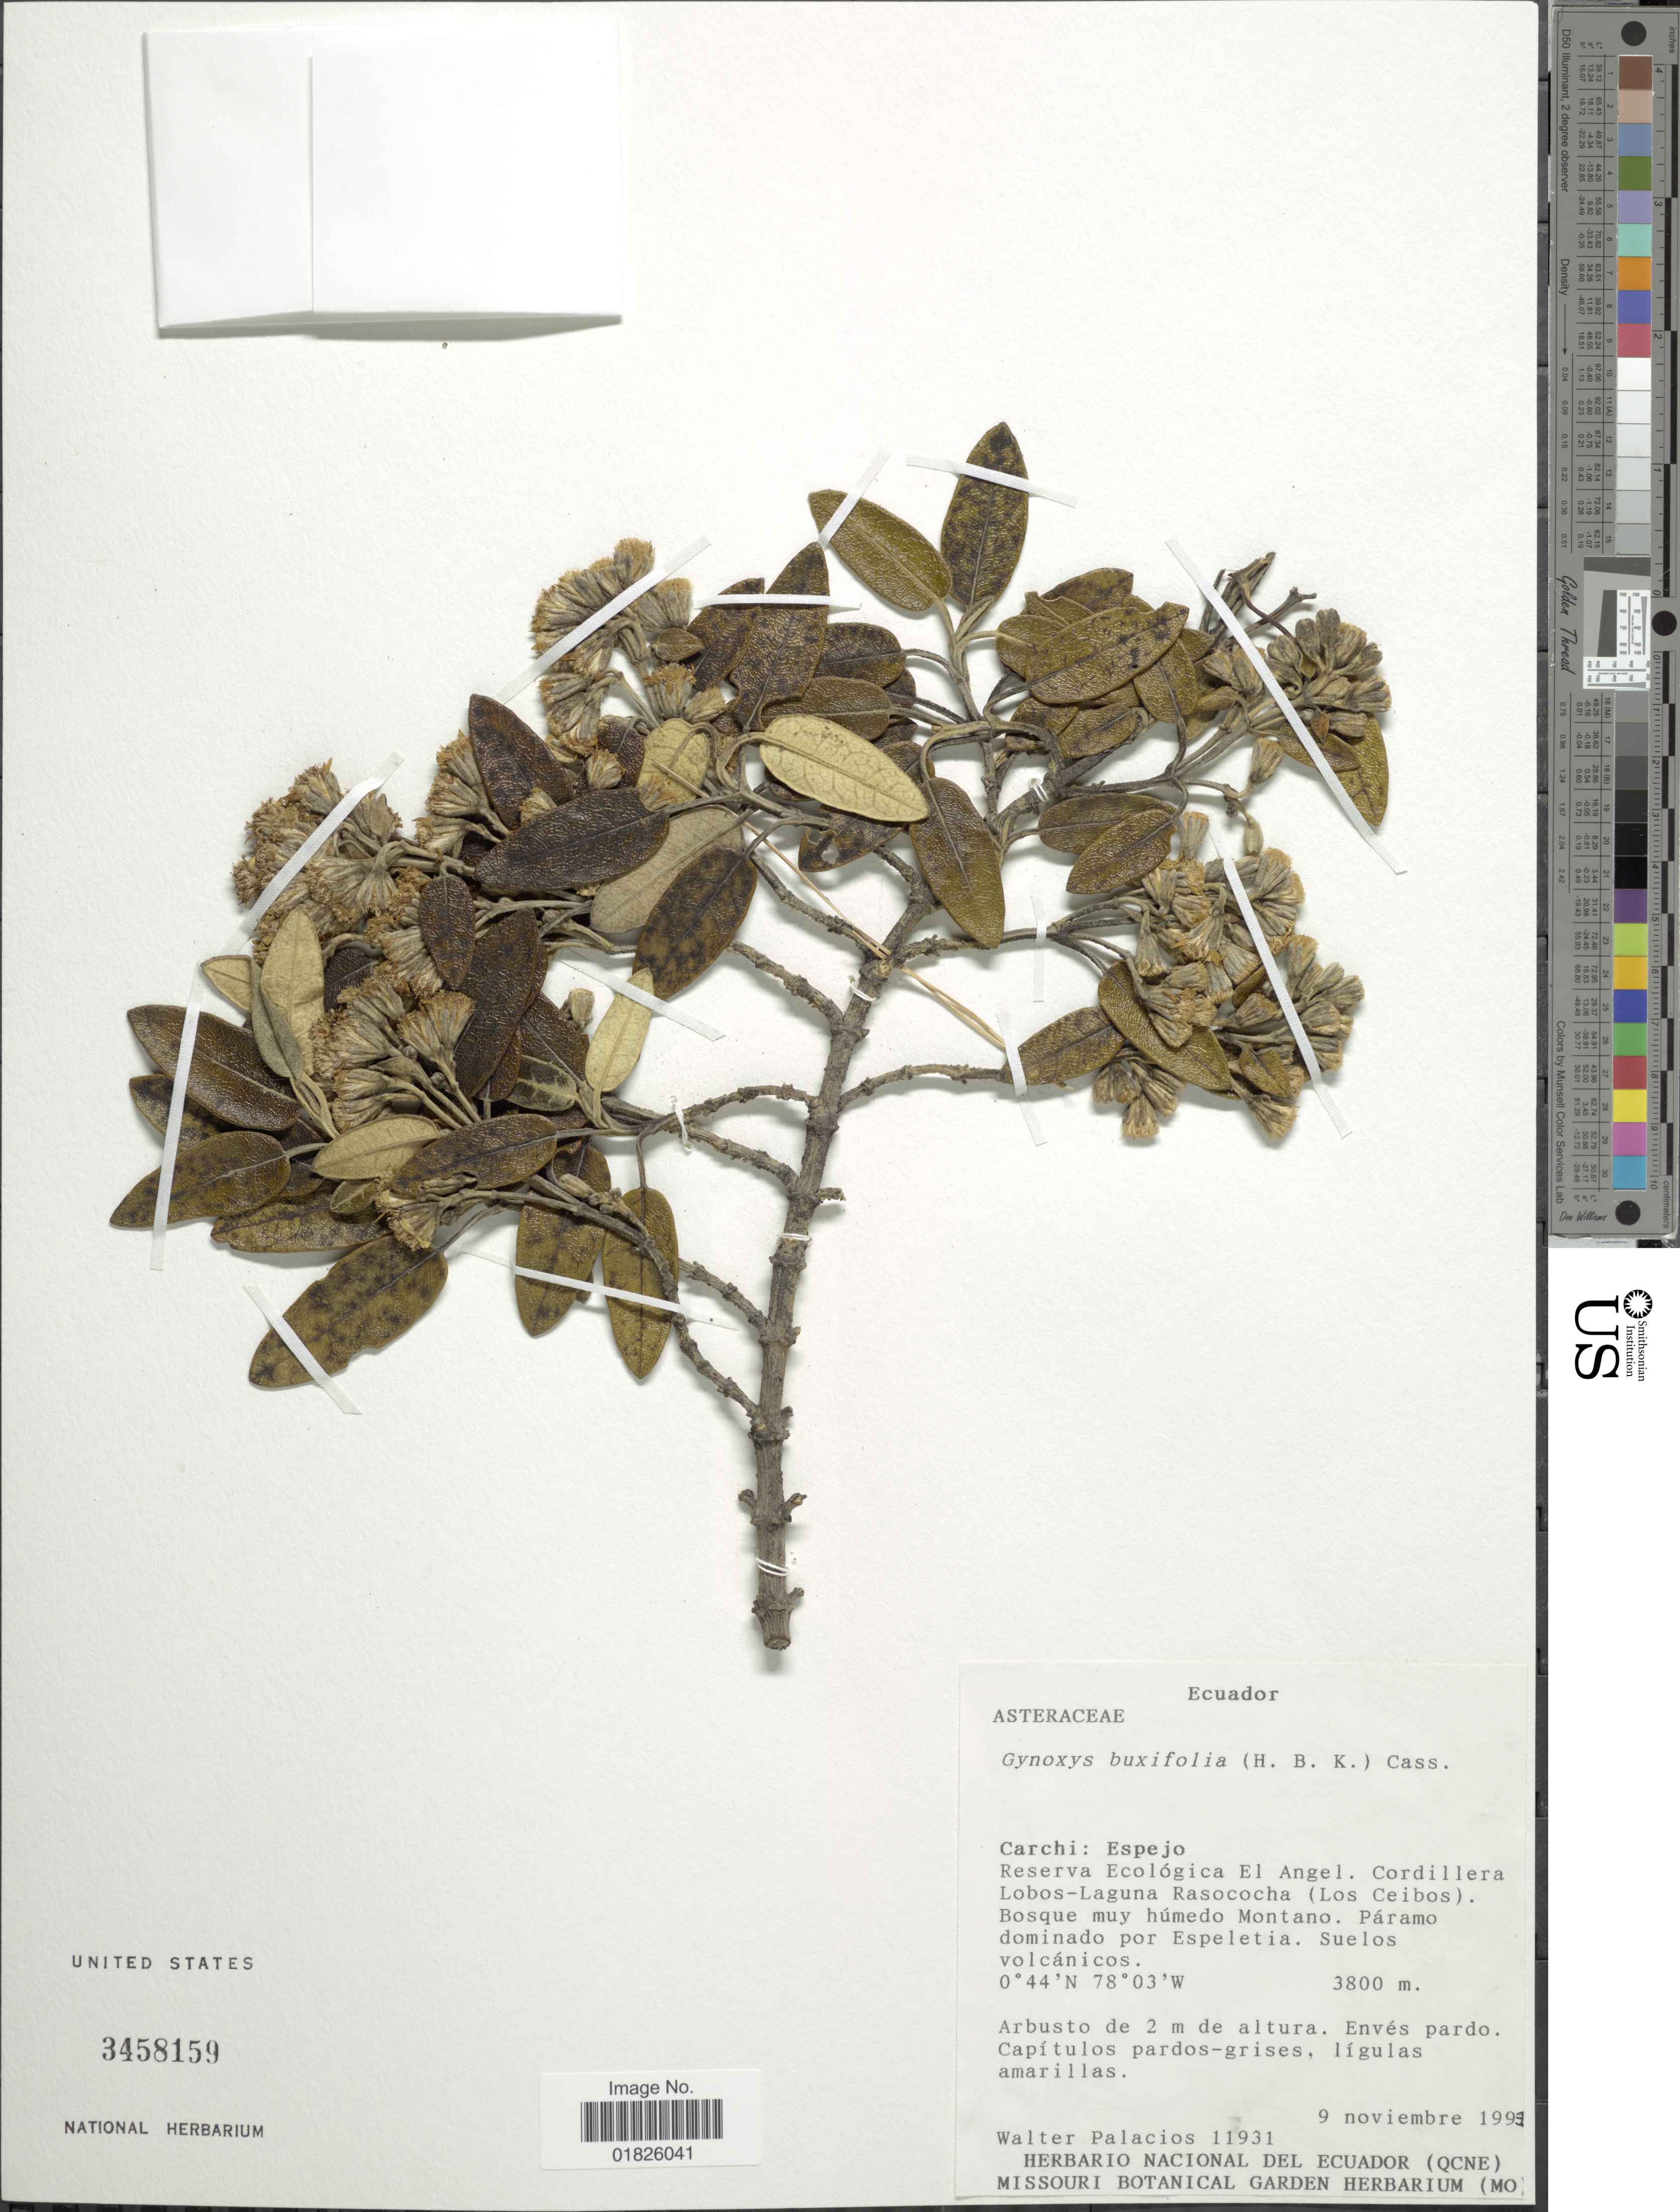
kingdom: Plantae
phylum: Tracheophyta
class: Magnoliopsida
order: Asterales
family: Asteraceae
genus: Gynoxys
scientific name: Gynoxys buxifolia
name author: (Kunth) Cass.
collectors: W. Palacios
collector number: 11931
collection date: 1993-11-09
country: Ecuador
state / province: Carchi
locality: Espejo. Reserva Ecologica El Angel, Cordillera Lobos-Laguna Rasococha (Los Ceibos)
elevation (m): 3800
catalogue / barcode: US 3458159